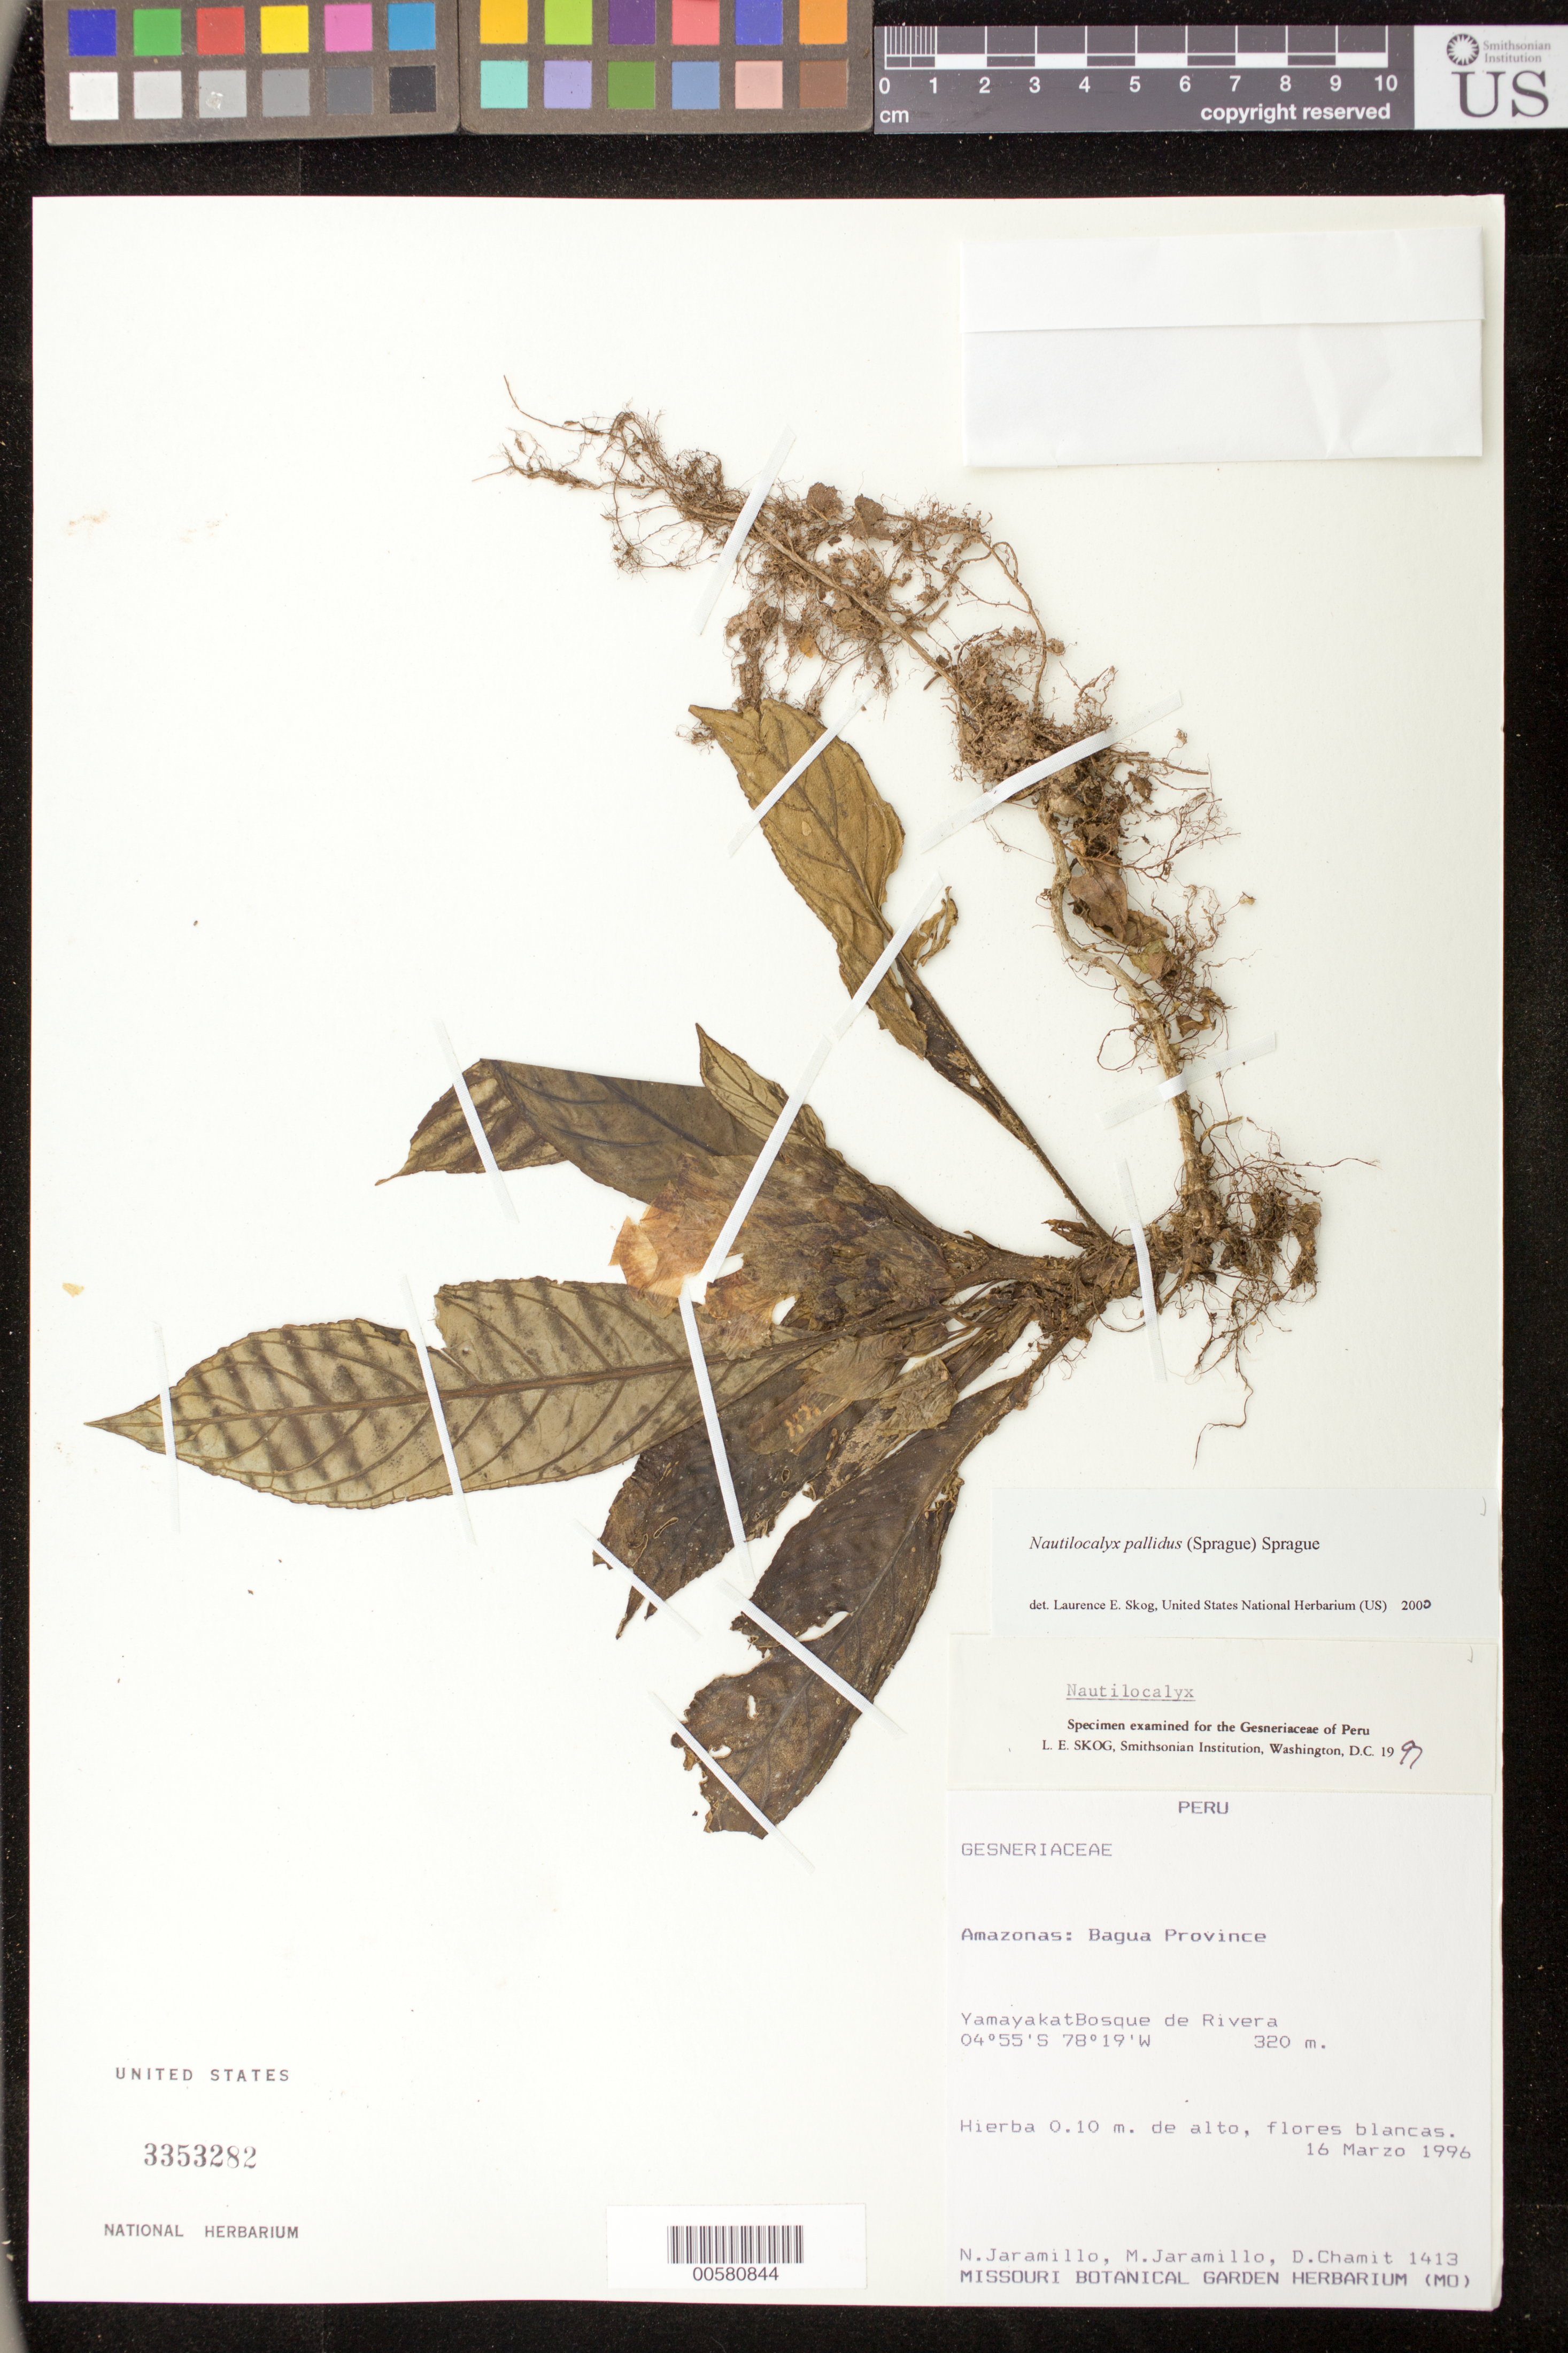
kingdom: Plantae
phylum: Tracheophyta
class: Magnoliopsida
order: Lamiales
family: Gesneriaceae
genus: Nautilocalyx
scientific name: Nautilocalyx pallidus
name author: (Sprague) C. Sprague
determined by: Clark, J. L., (SEL), The Marie Selby Botanical Garden (UNITED STATES)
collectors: N. Jaramillo, M. Jaramillo & D. Chamit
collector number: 1413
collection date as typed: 16 Mar 1996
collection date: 1996-03-16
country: Peru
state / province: Amazonas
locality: Prov. Bagua; Yamayakat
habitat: Bosque de Rivera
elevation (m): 320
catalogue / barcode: US 3353282